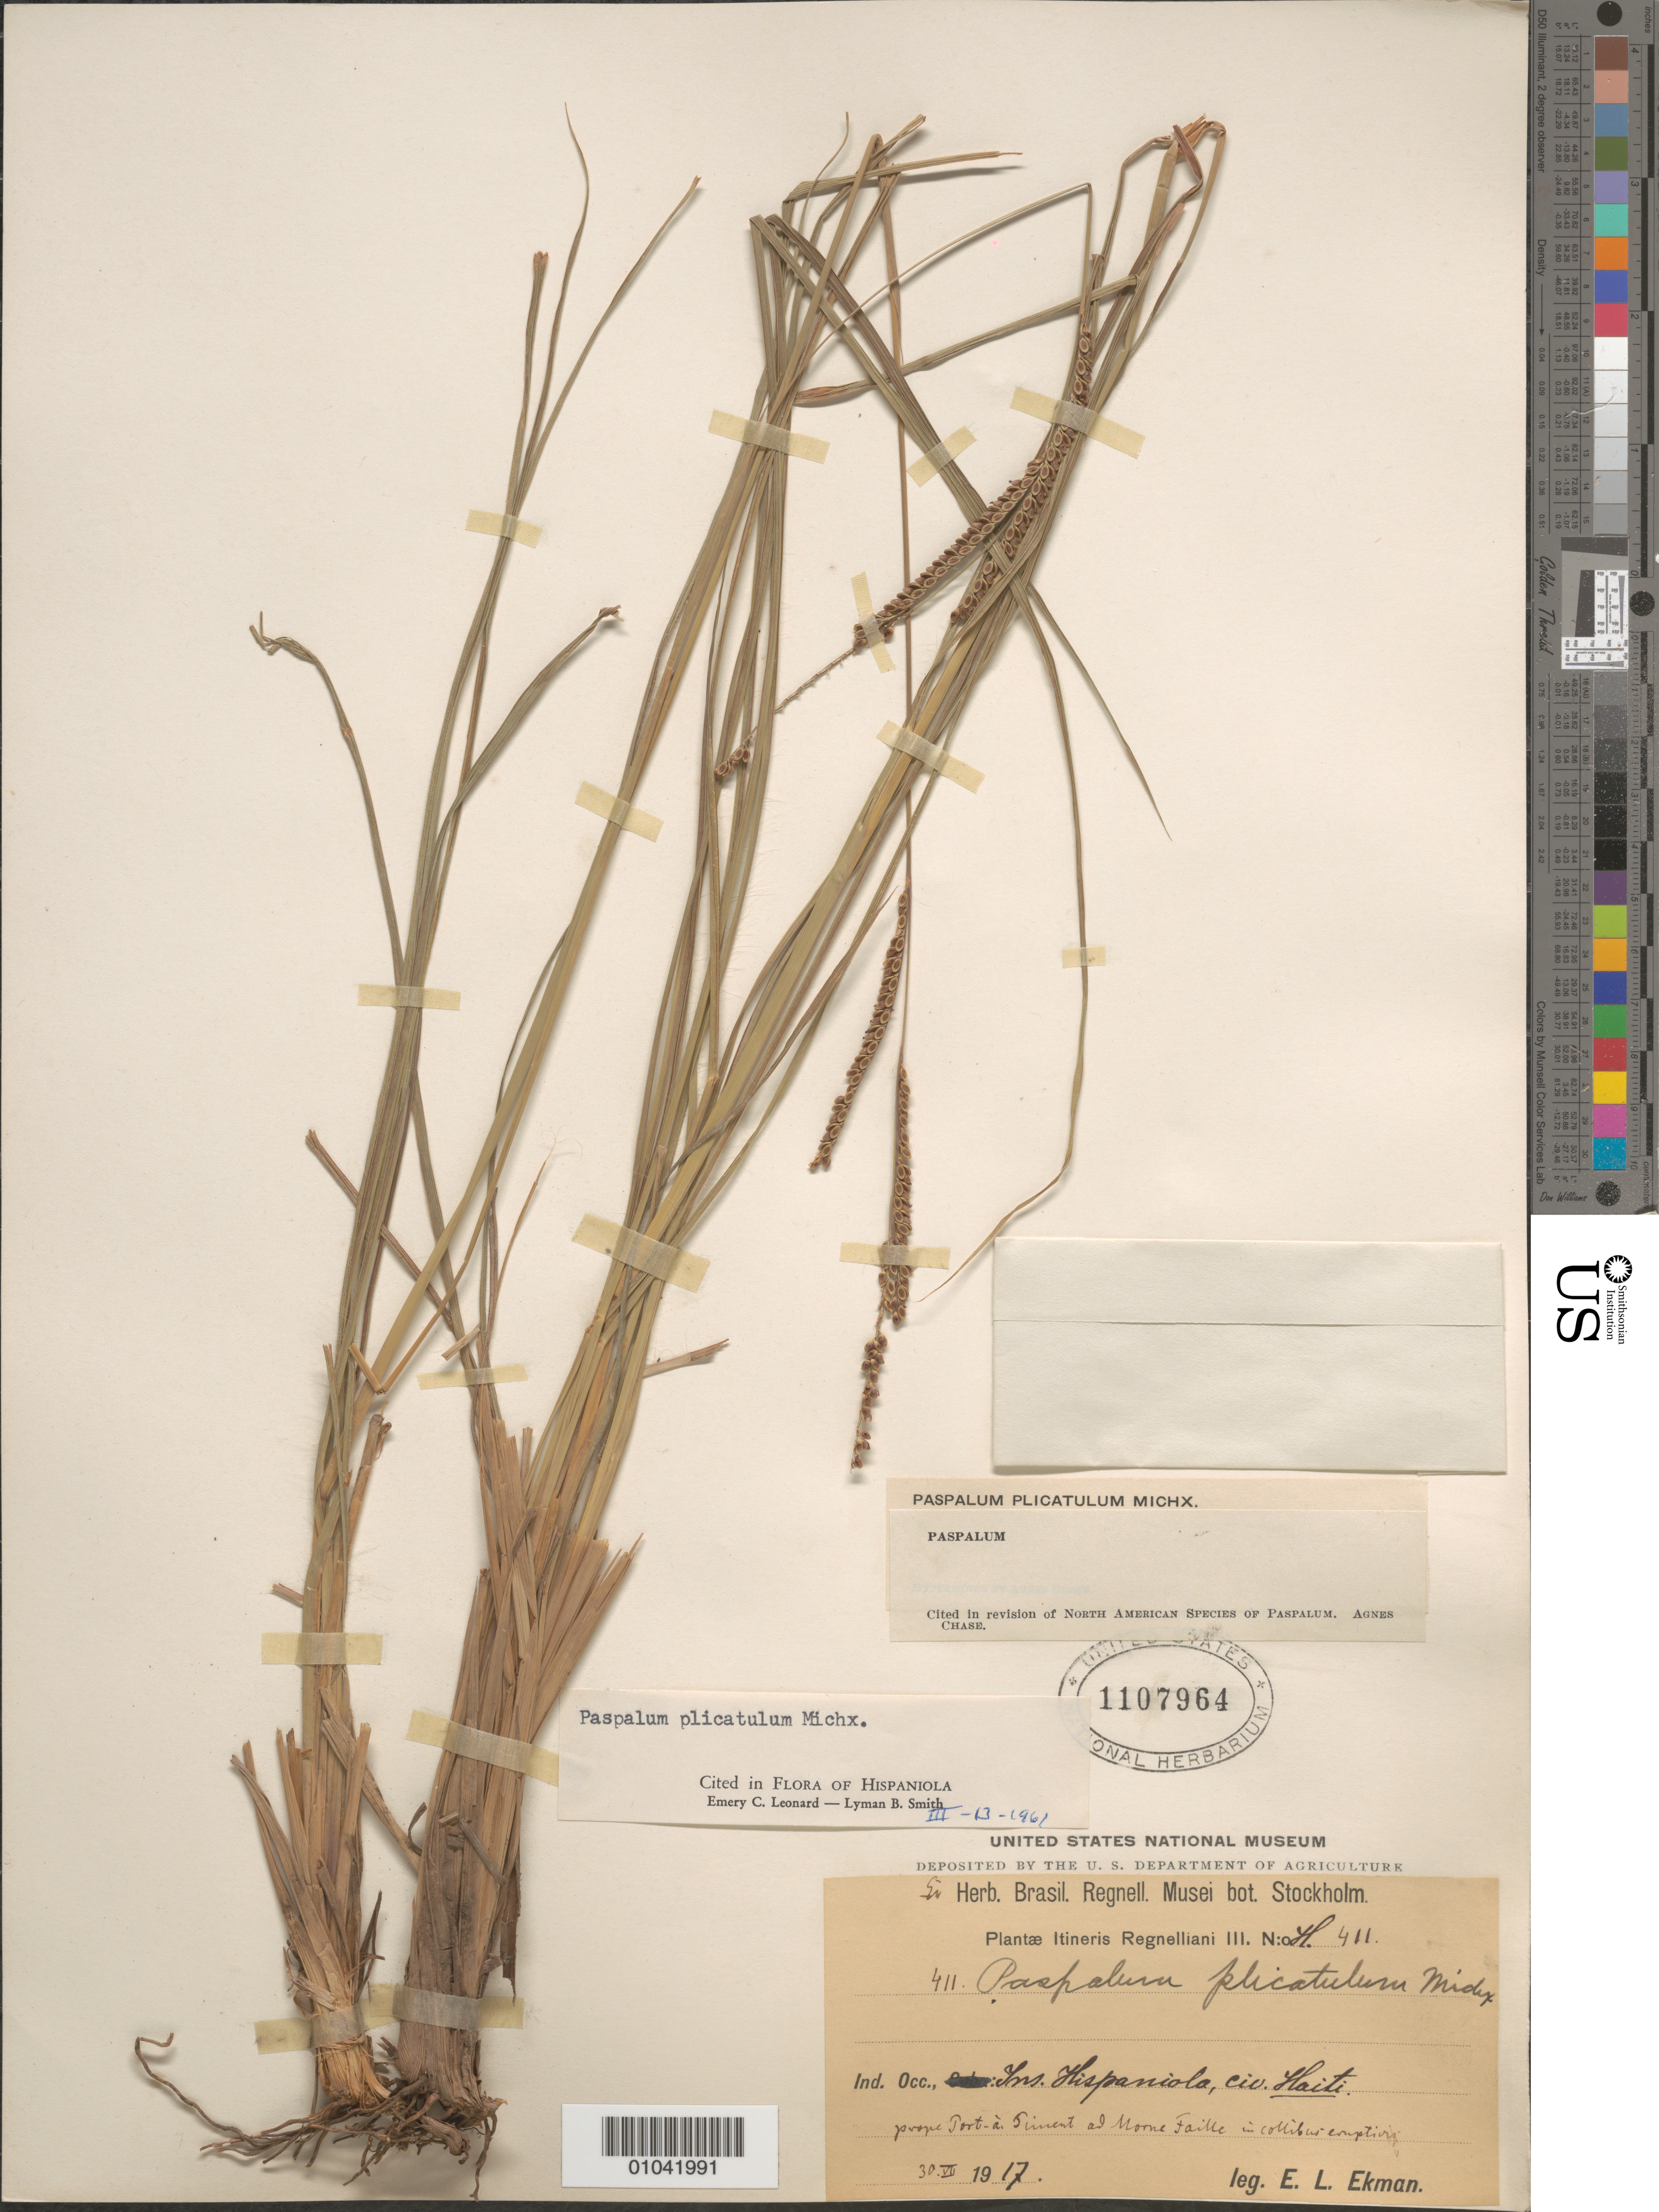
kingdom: Plantae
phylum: Tracheophyta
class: Liliopsida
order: Poales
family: Poaceae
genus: Paspalum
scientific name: Paspalum plicatulum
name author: Michx.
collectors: E. L. Ekman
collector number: H 411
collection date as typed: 30 Jul 1917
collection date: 1917-07-30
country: Haiti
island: Hispaniola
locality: Propre Port-a-Piment a Morne Faille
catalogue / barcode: US 1107964